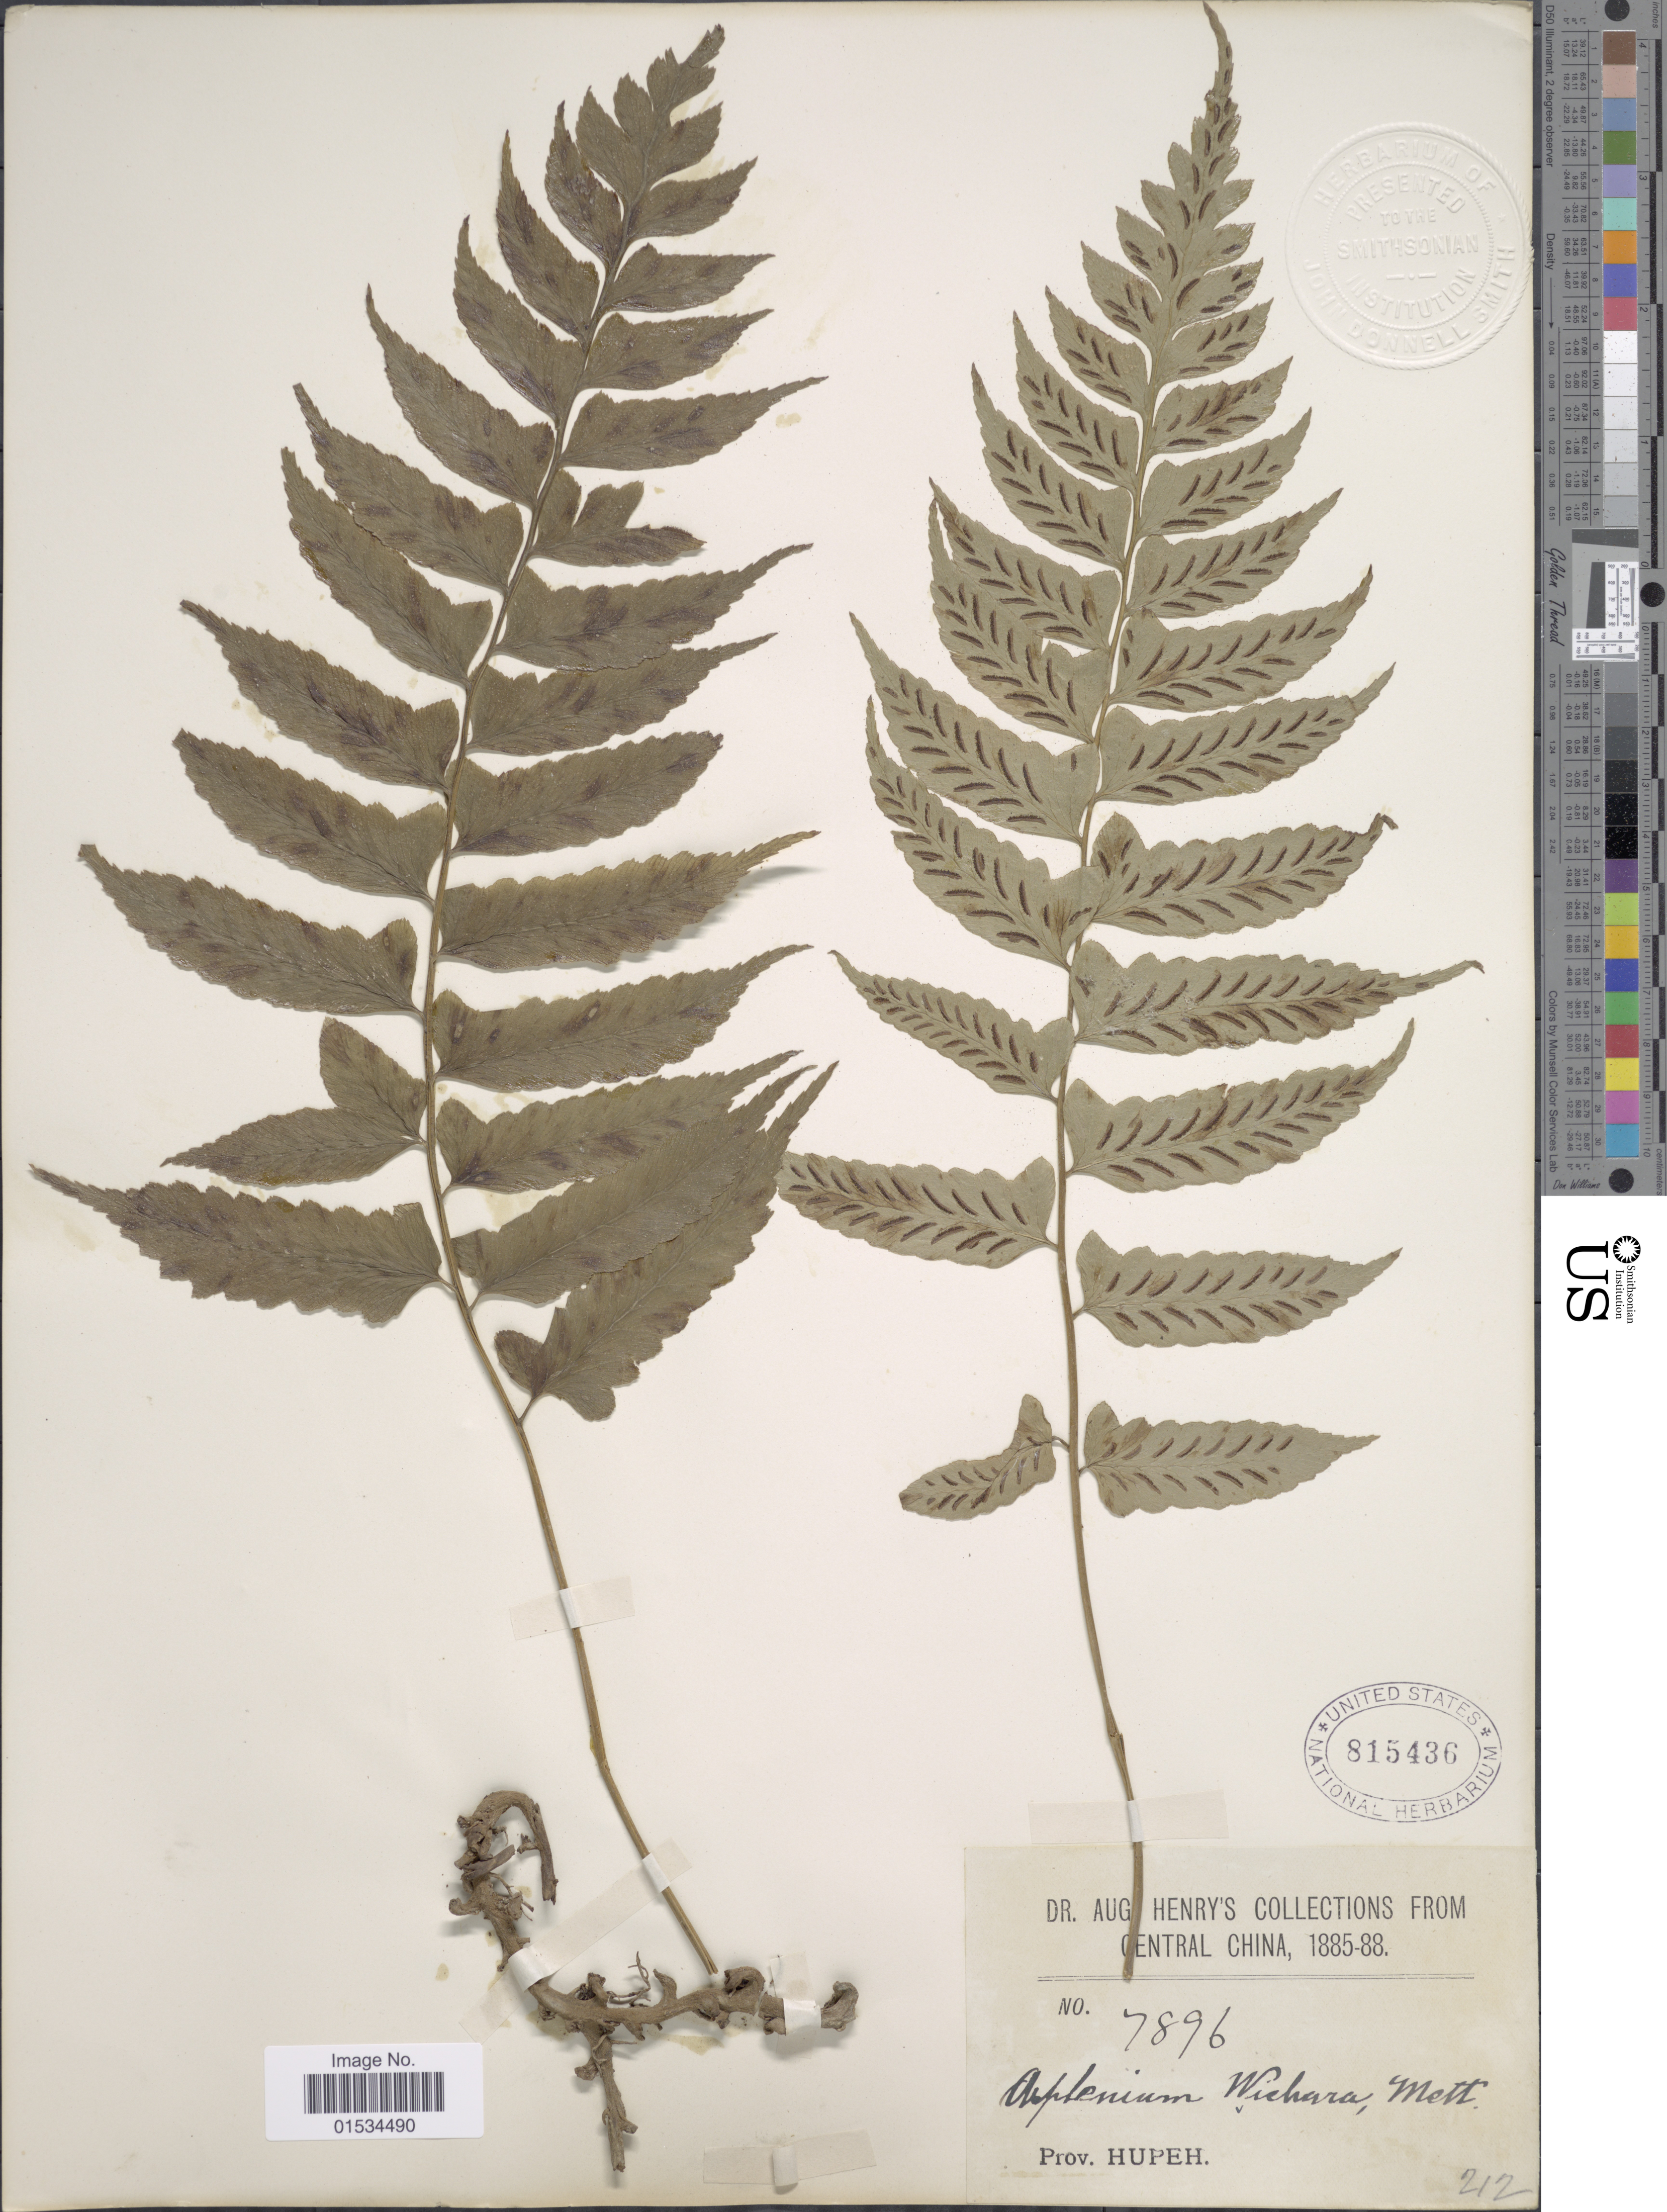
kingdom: Plantae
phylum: Tracheophyta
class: Polypodiopsida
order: Polypodiales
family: Athyriaceae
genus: Diplazium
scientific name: Diplazium wichurae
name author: (Mett.) Diels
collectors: A. Henry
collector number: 7896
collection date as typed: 1888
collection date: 1885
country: China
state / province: Hubei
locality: Central China, Prov. Hupeh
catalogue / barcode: US 815436